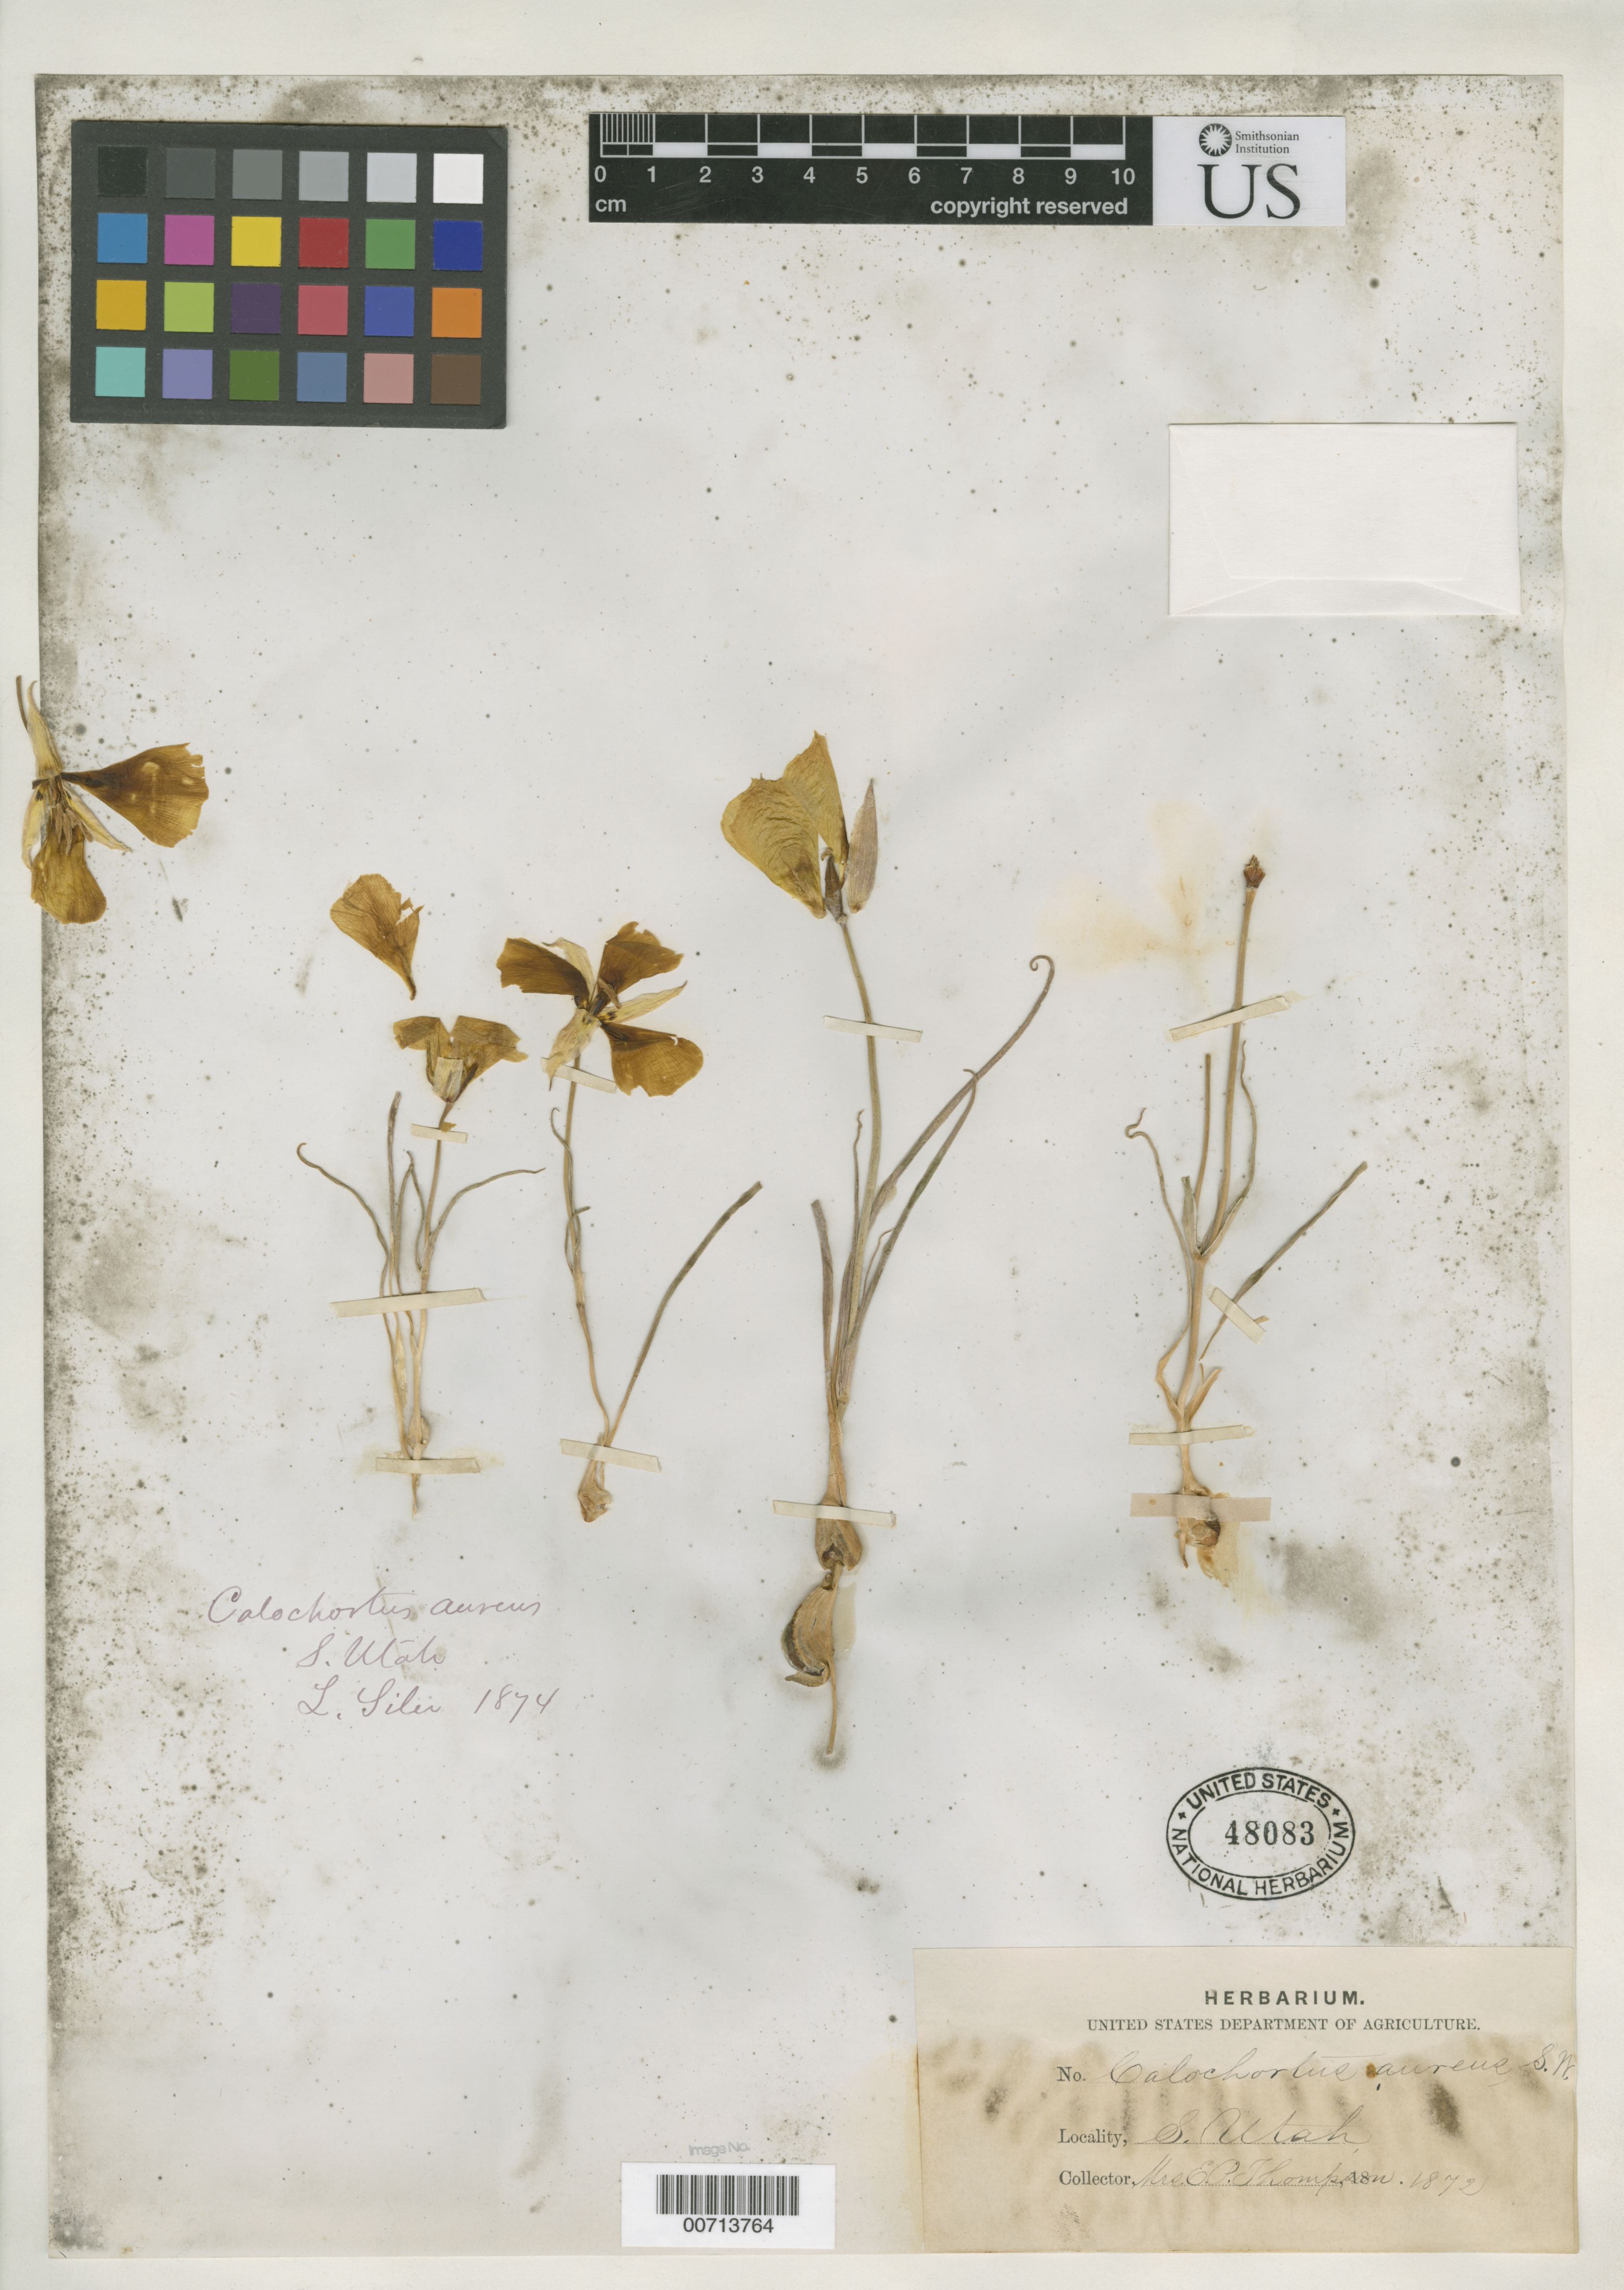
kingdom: Plantae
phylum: Tracheophyta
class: Liliopsida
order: Liliales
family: Liliaceae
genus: Calochortus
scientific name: Calochortus aureus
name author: S. Watson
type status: Type Collection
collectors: E. P. Thompson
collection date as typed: Jun 1872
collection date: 1872-06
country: United States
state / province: Utah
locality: Southern (part).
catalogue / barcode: US 48083